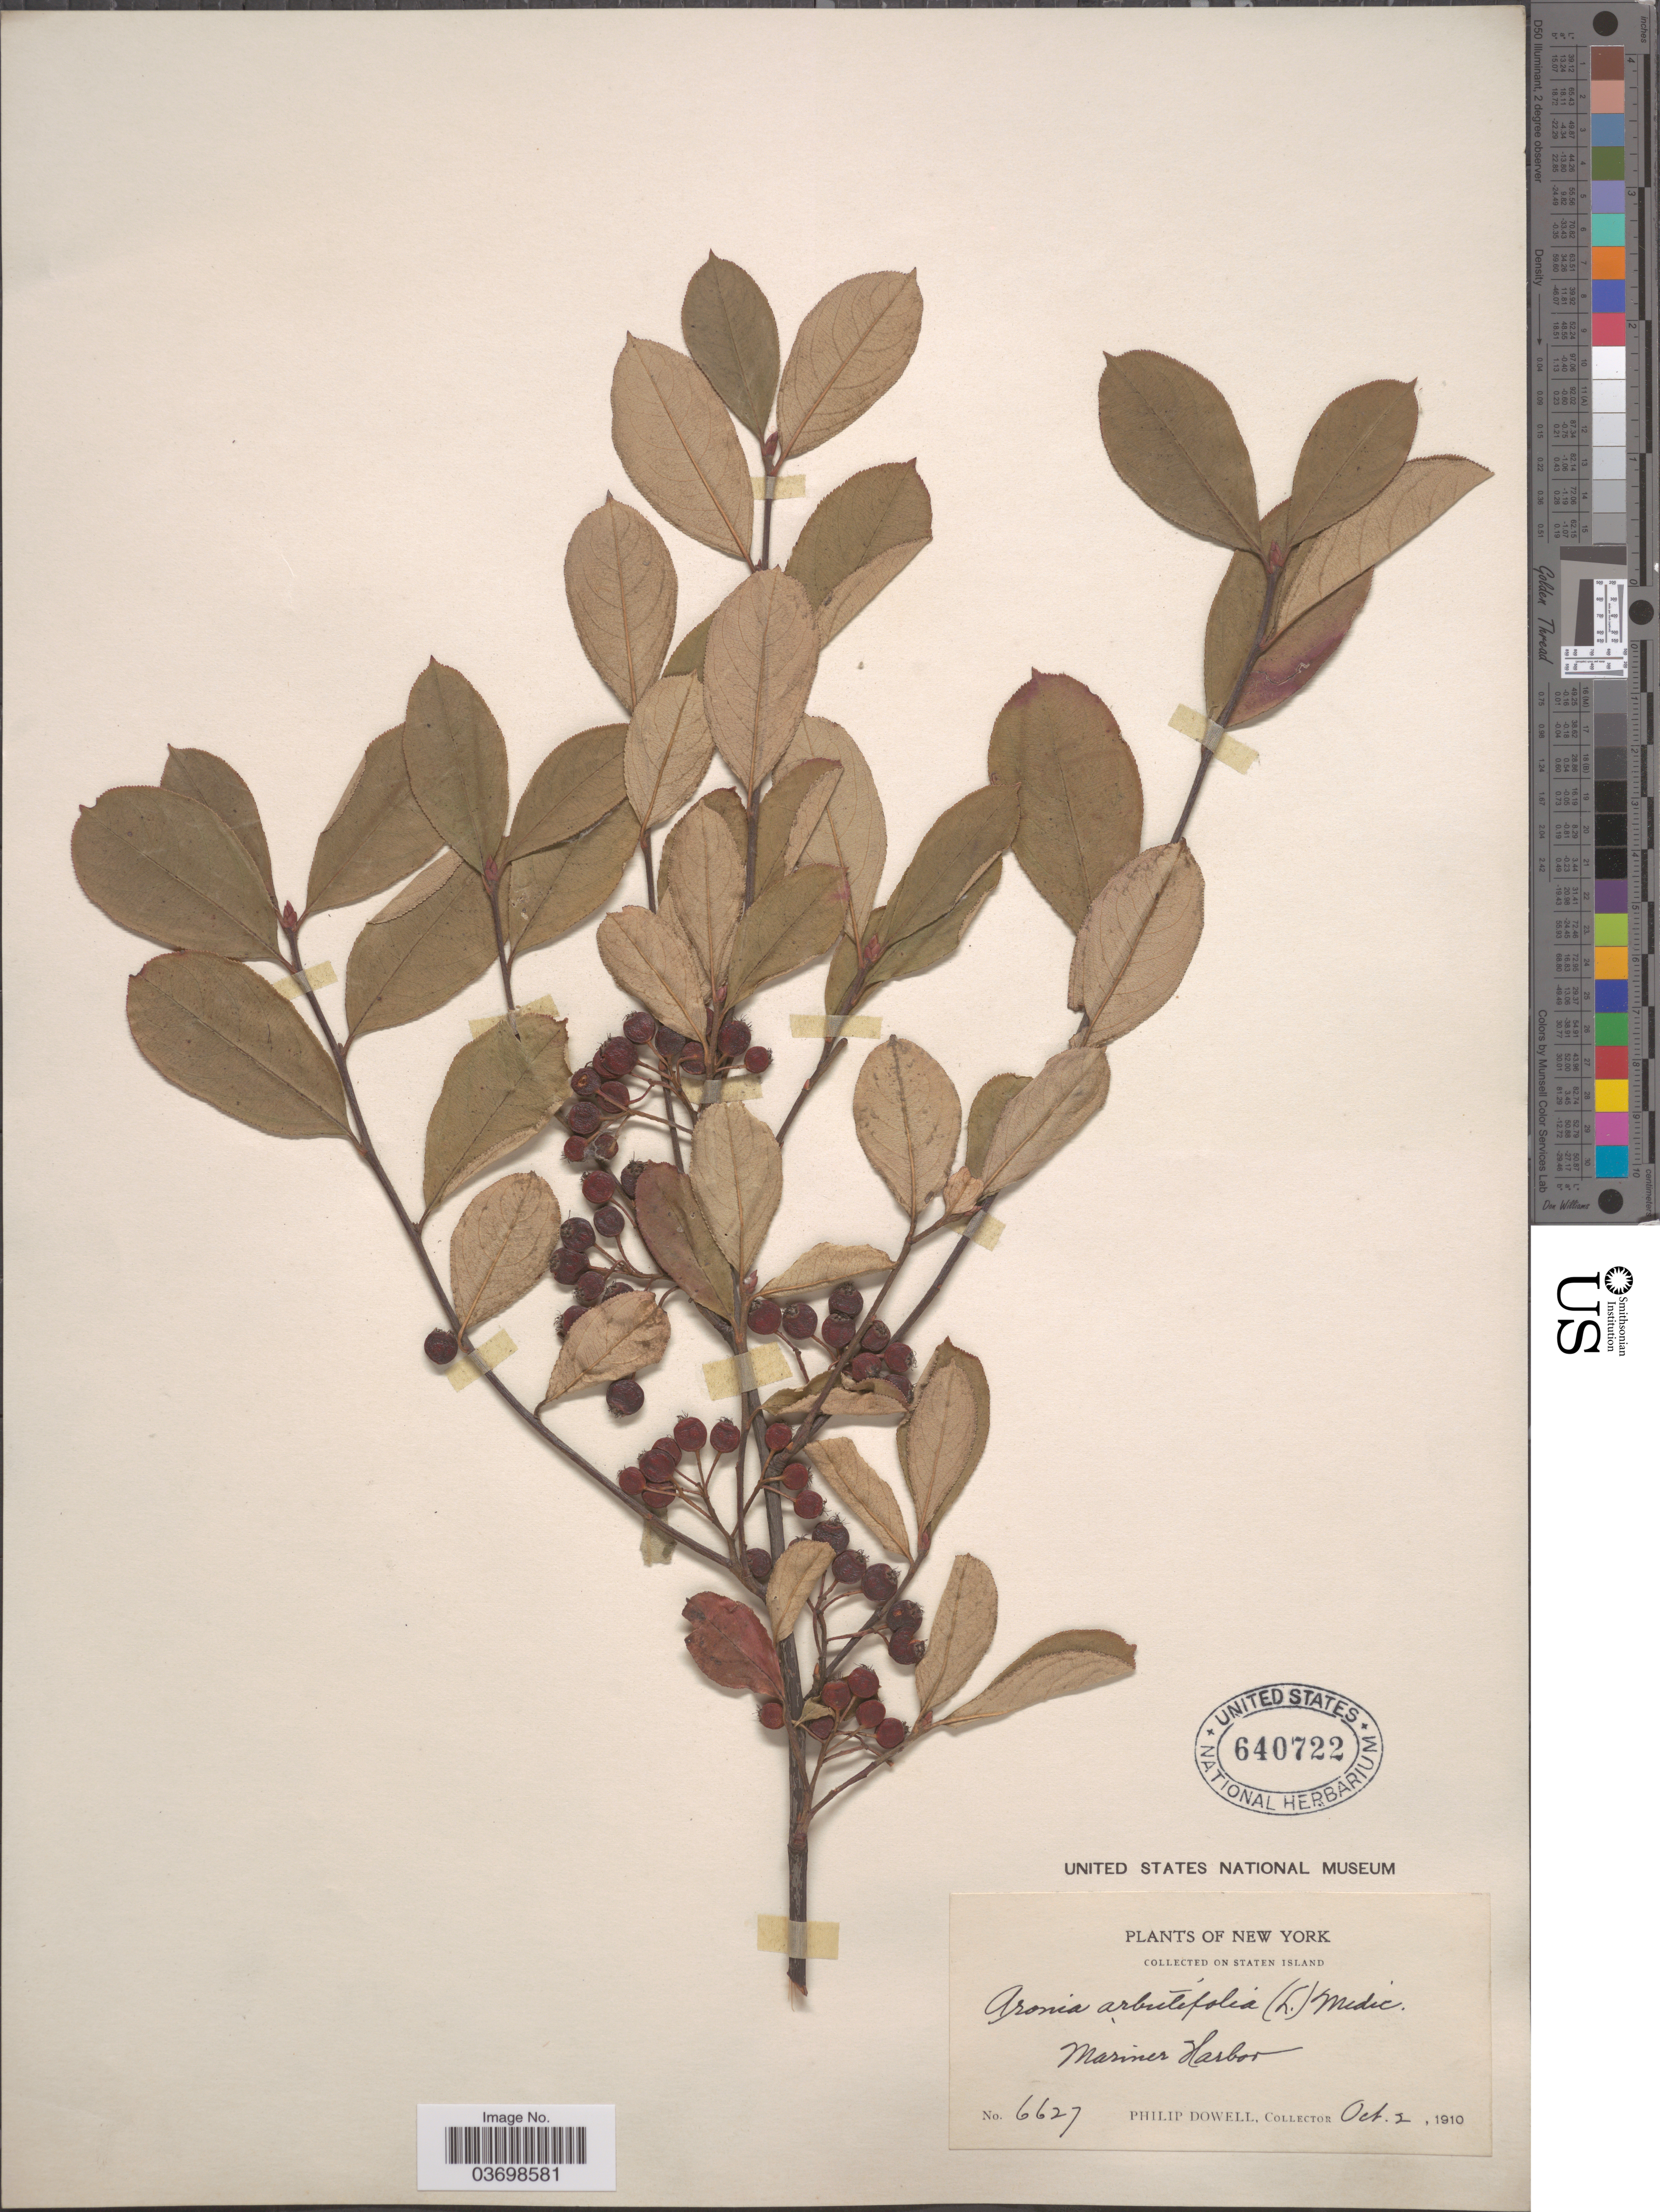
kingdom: Plantae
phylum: Tracheophyta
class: Magnoliopsida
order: Rosales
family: Rosaceae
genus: Aronia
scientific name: Aronia x prunifolia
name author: (Marshall) Rehder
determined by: Strong, M. T., (US), Smithsonian Institution - National Museum of Natural History (UNITED STATES)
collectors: P. Dowell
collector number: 6627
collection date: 1910-10-02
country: United States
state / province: New York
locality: On Staten Island. Mariner Harbor.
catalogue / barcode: US 640722